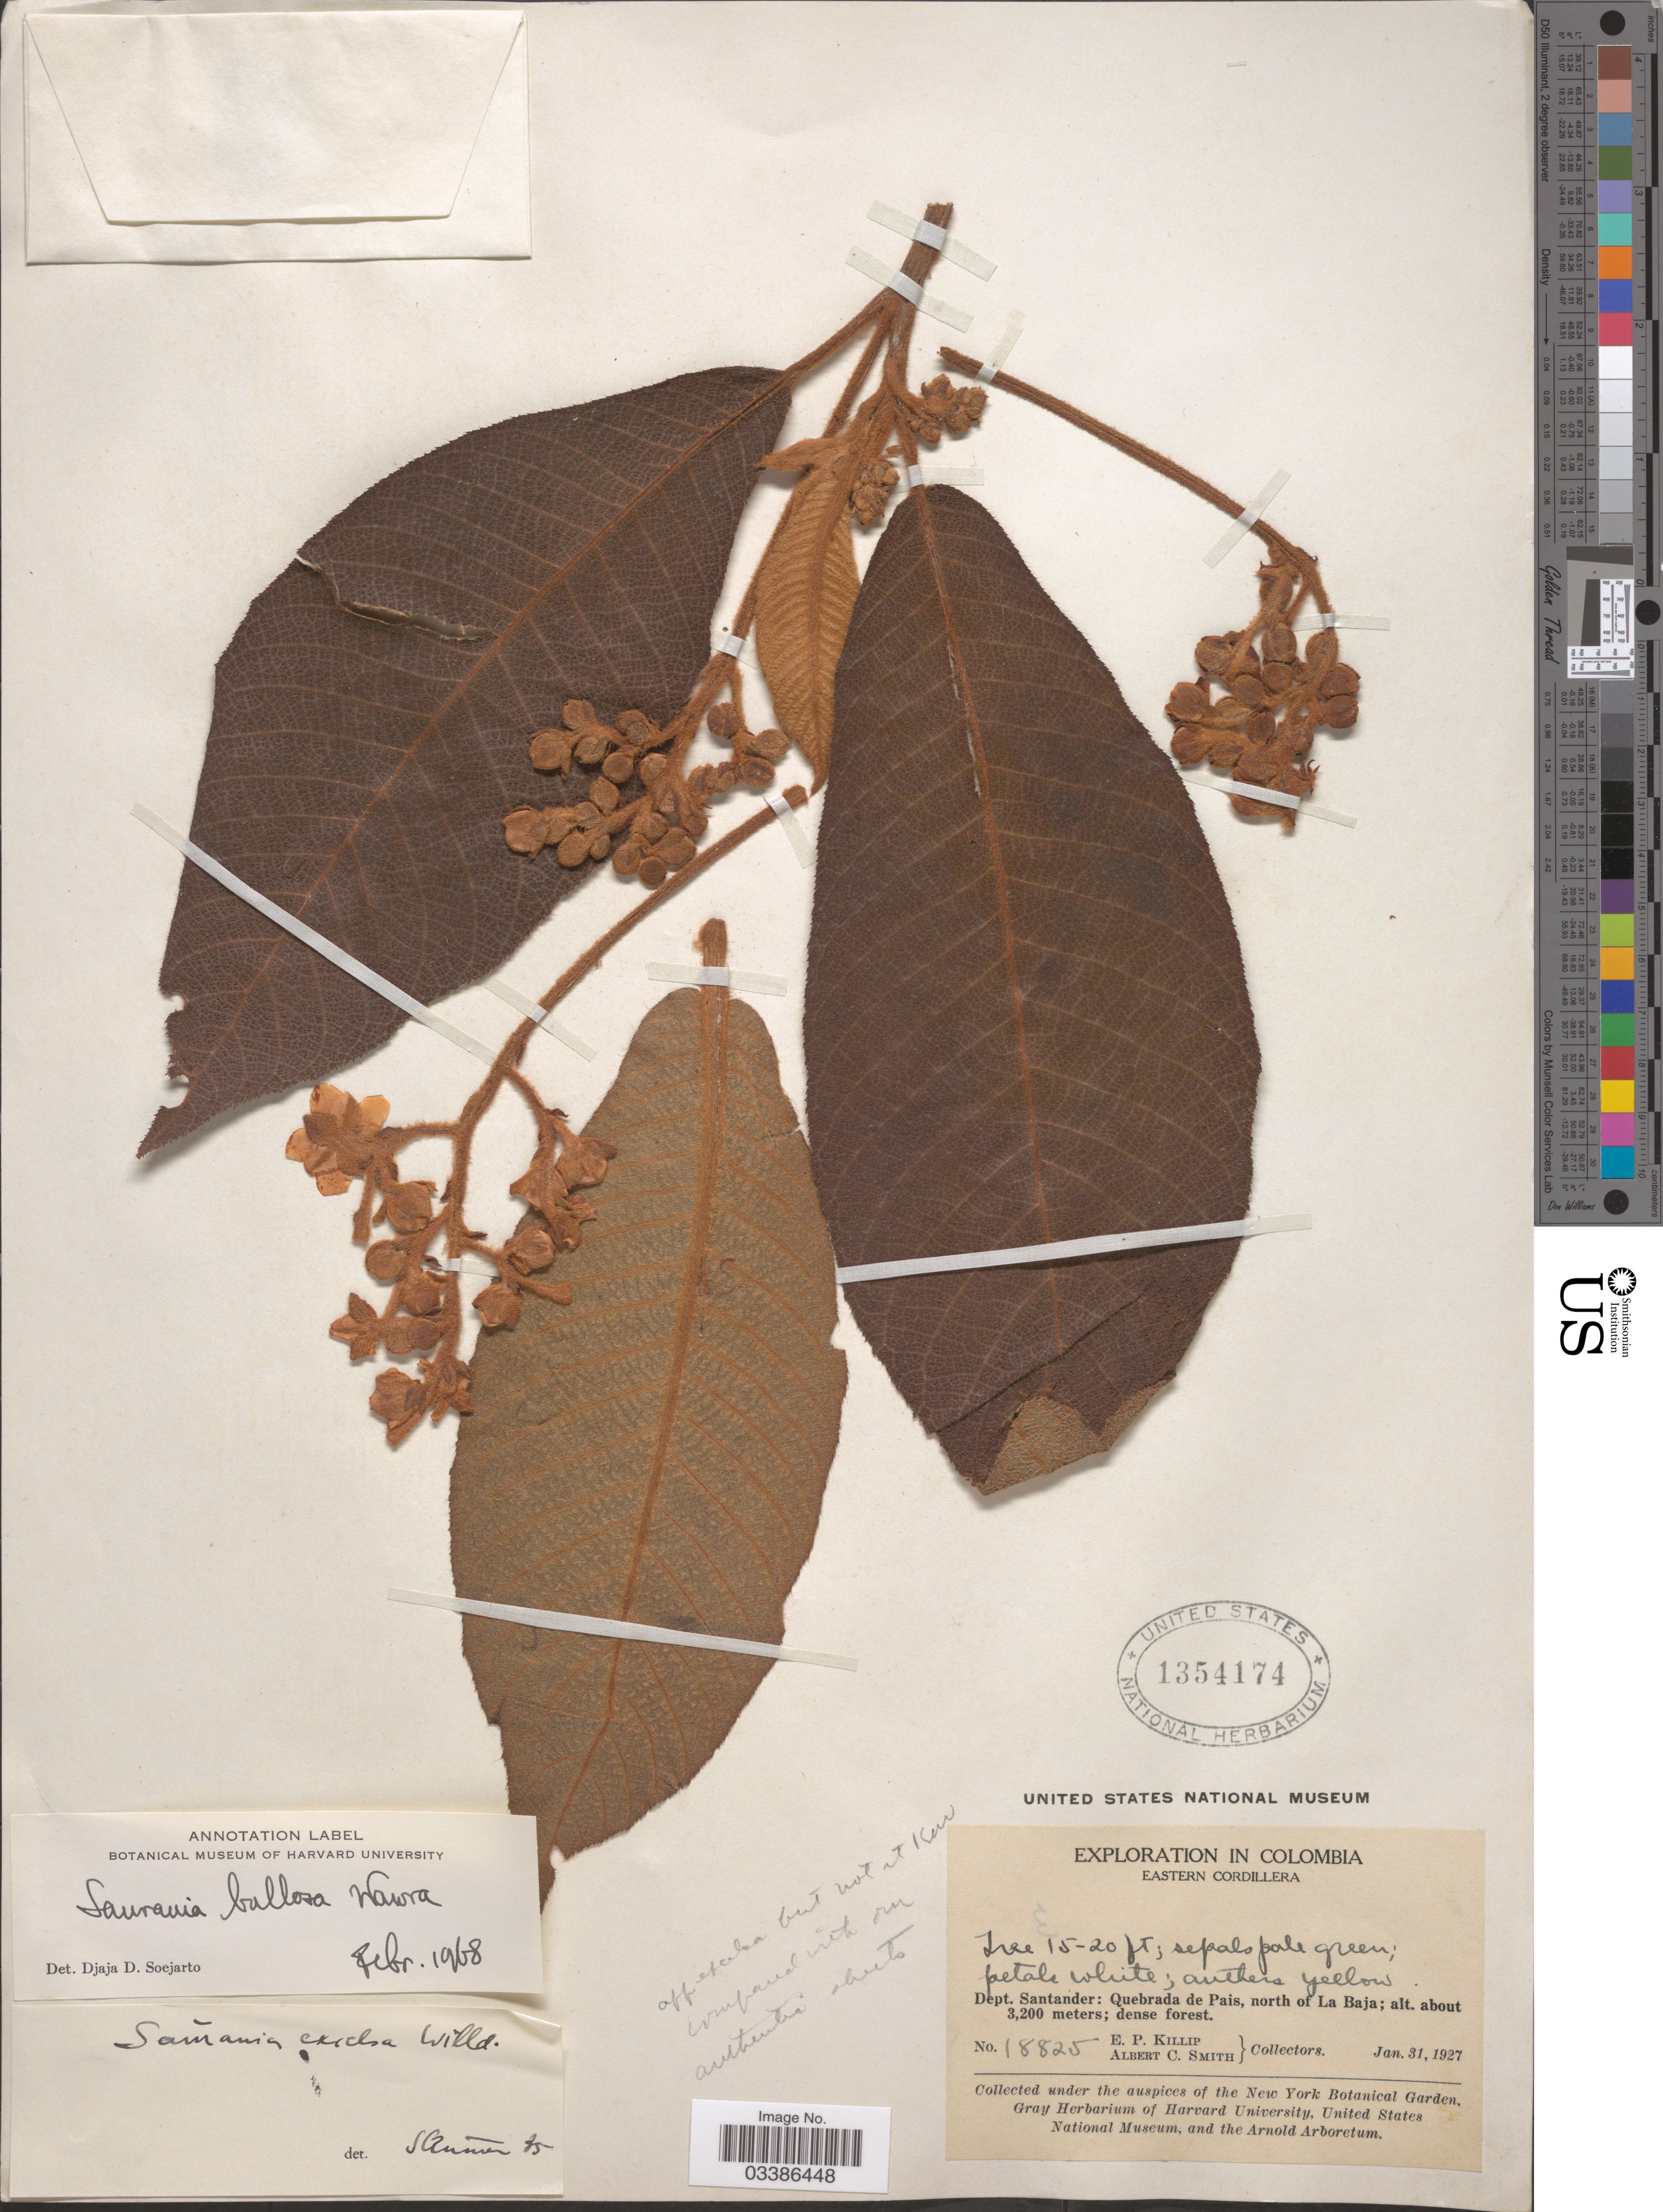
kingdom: Plantae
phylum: Tracheophyta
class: Magnoliopsida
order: Ericales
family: Actinidiaceae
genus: Saurauia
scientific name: Saurauia bullosa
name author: Wawra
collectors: E. P. Killip & A. C. Smith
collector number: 18825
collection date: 1927-01-31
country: Colombia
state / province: Santander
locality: Eastern Cordillera. Dept. Santander: Quebrada de Pais, north of La Baja.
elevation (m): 3200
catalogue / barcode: US 1354174